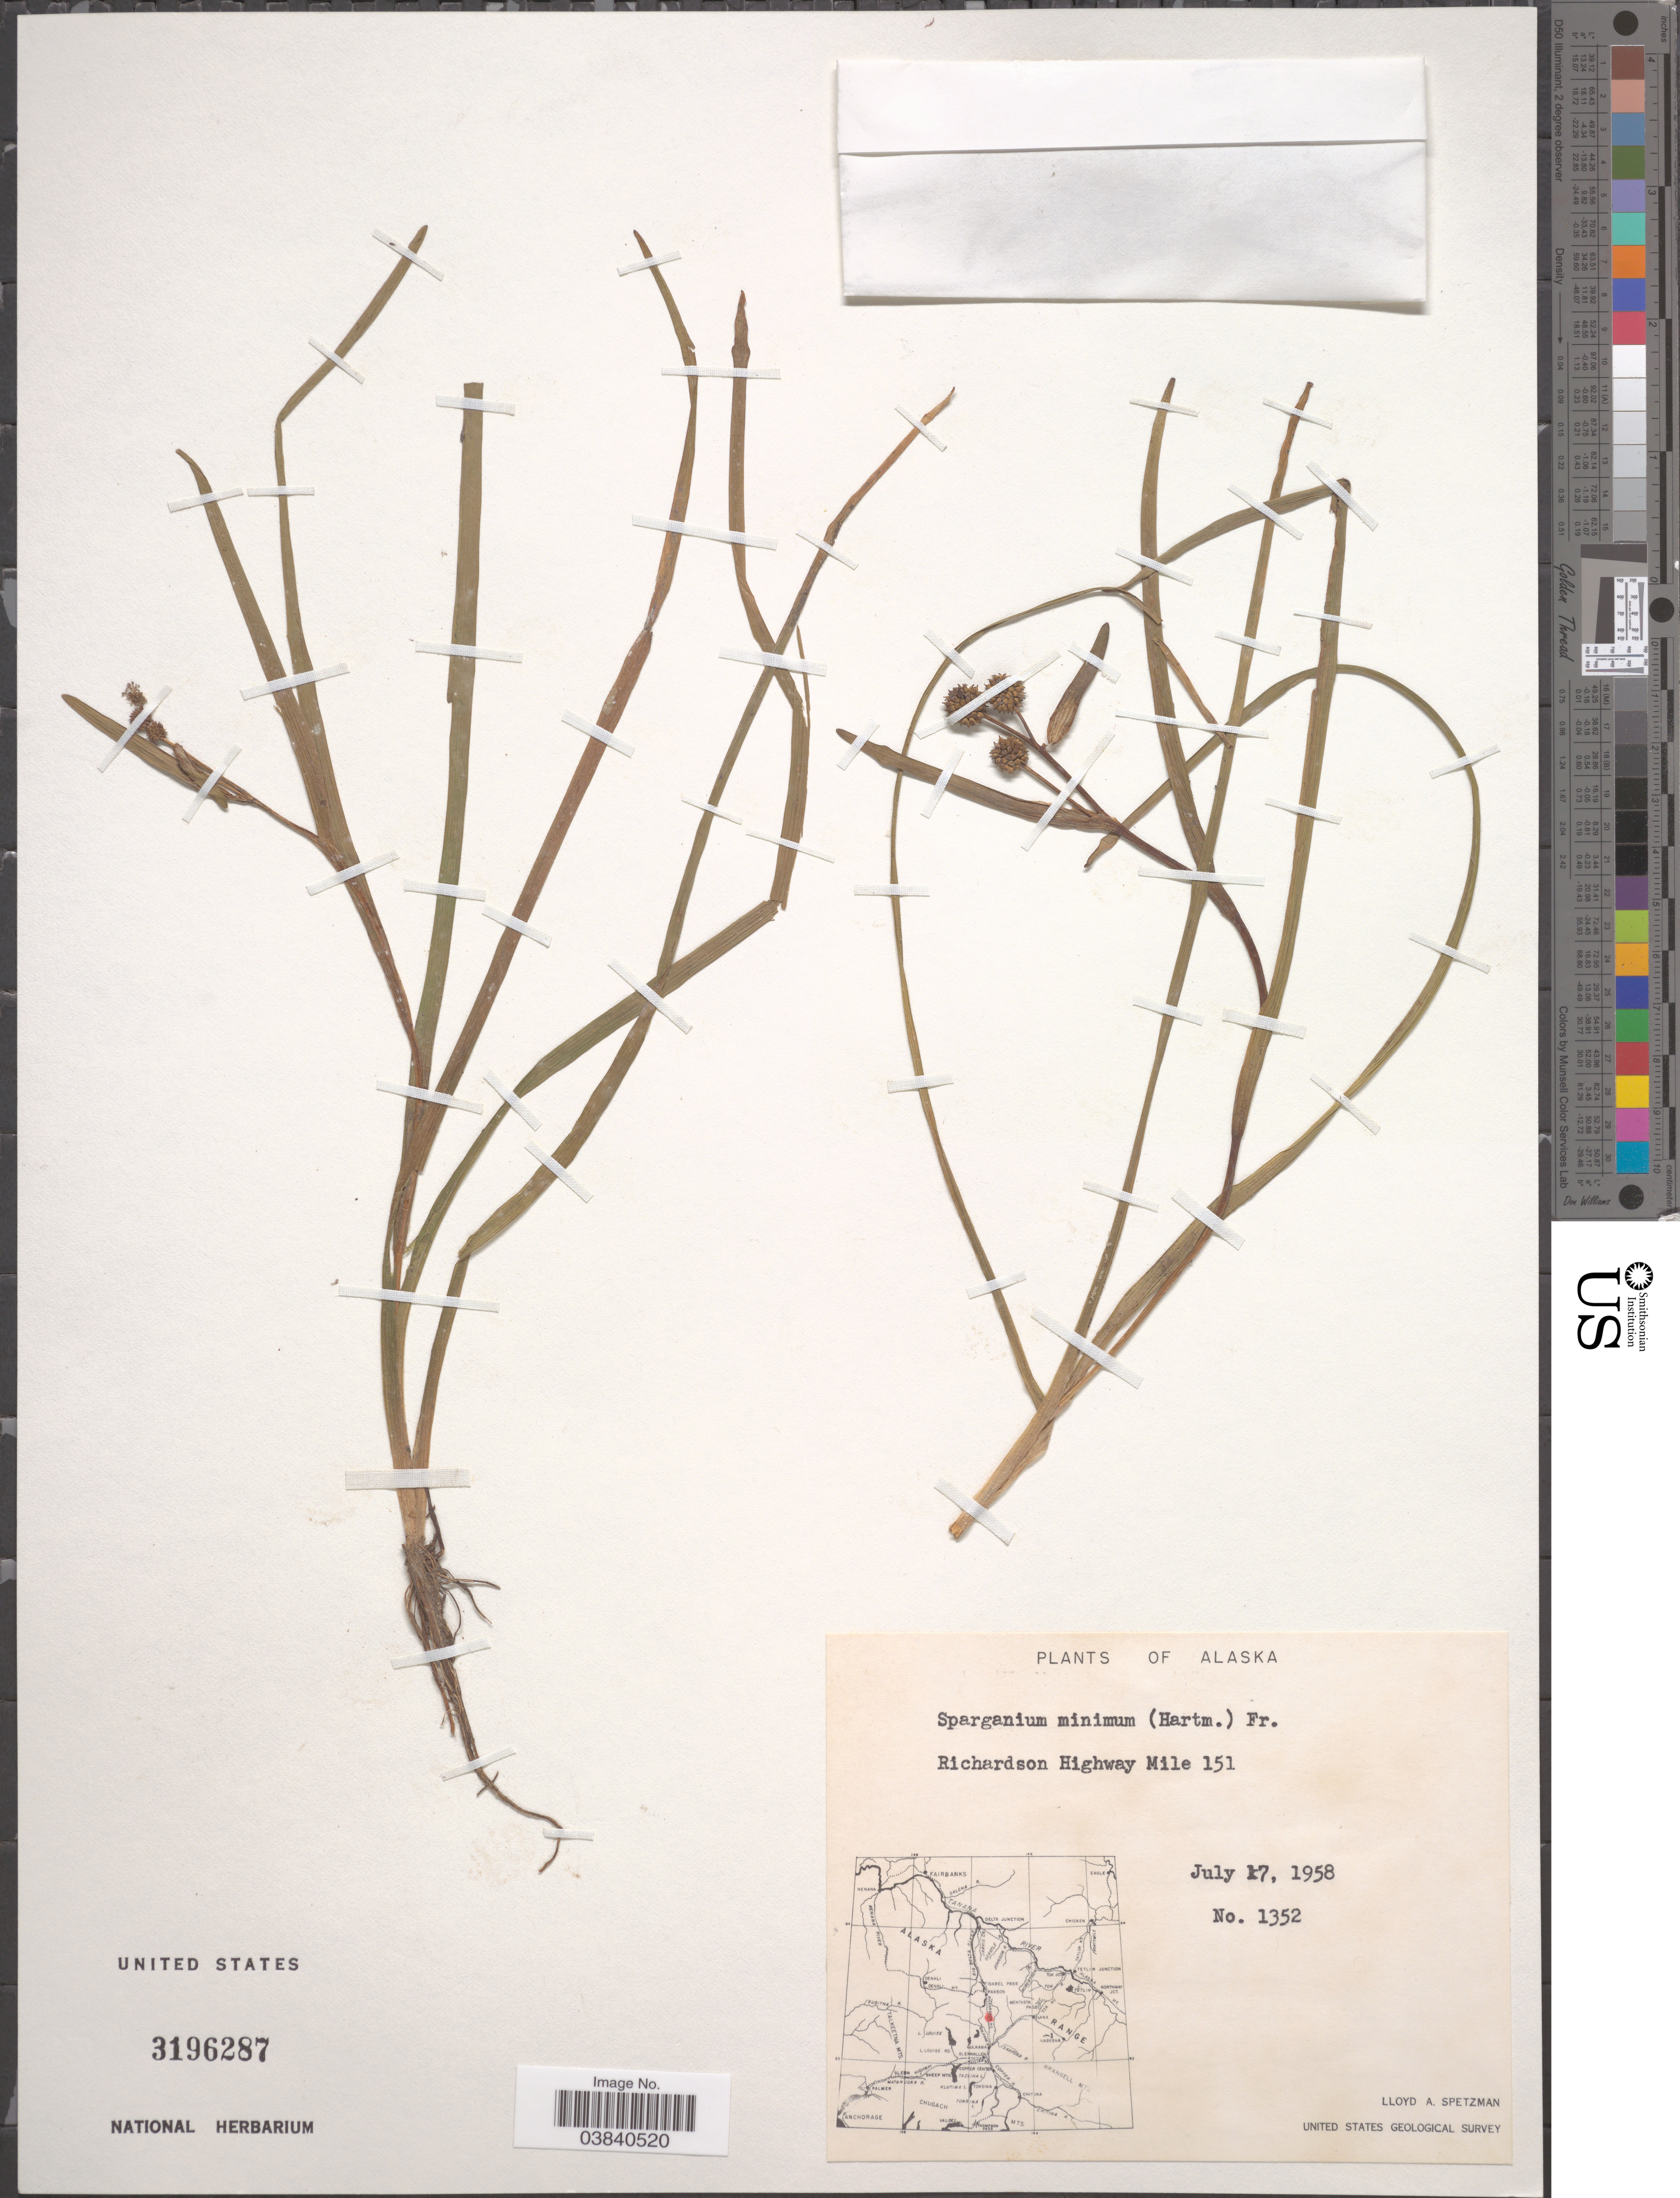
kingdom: Plantae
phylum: Tracheophyta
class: Liliopsida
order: Poales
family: Typhaceae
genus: Sparganium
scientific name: Sparganium minimum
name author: Wallr.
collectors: L. Spetzman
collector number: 1352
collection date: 1958-07-17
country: United States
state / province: Alaska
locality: Richardson Highway Mile 151.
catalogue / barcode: US 3196287